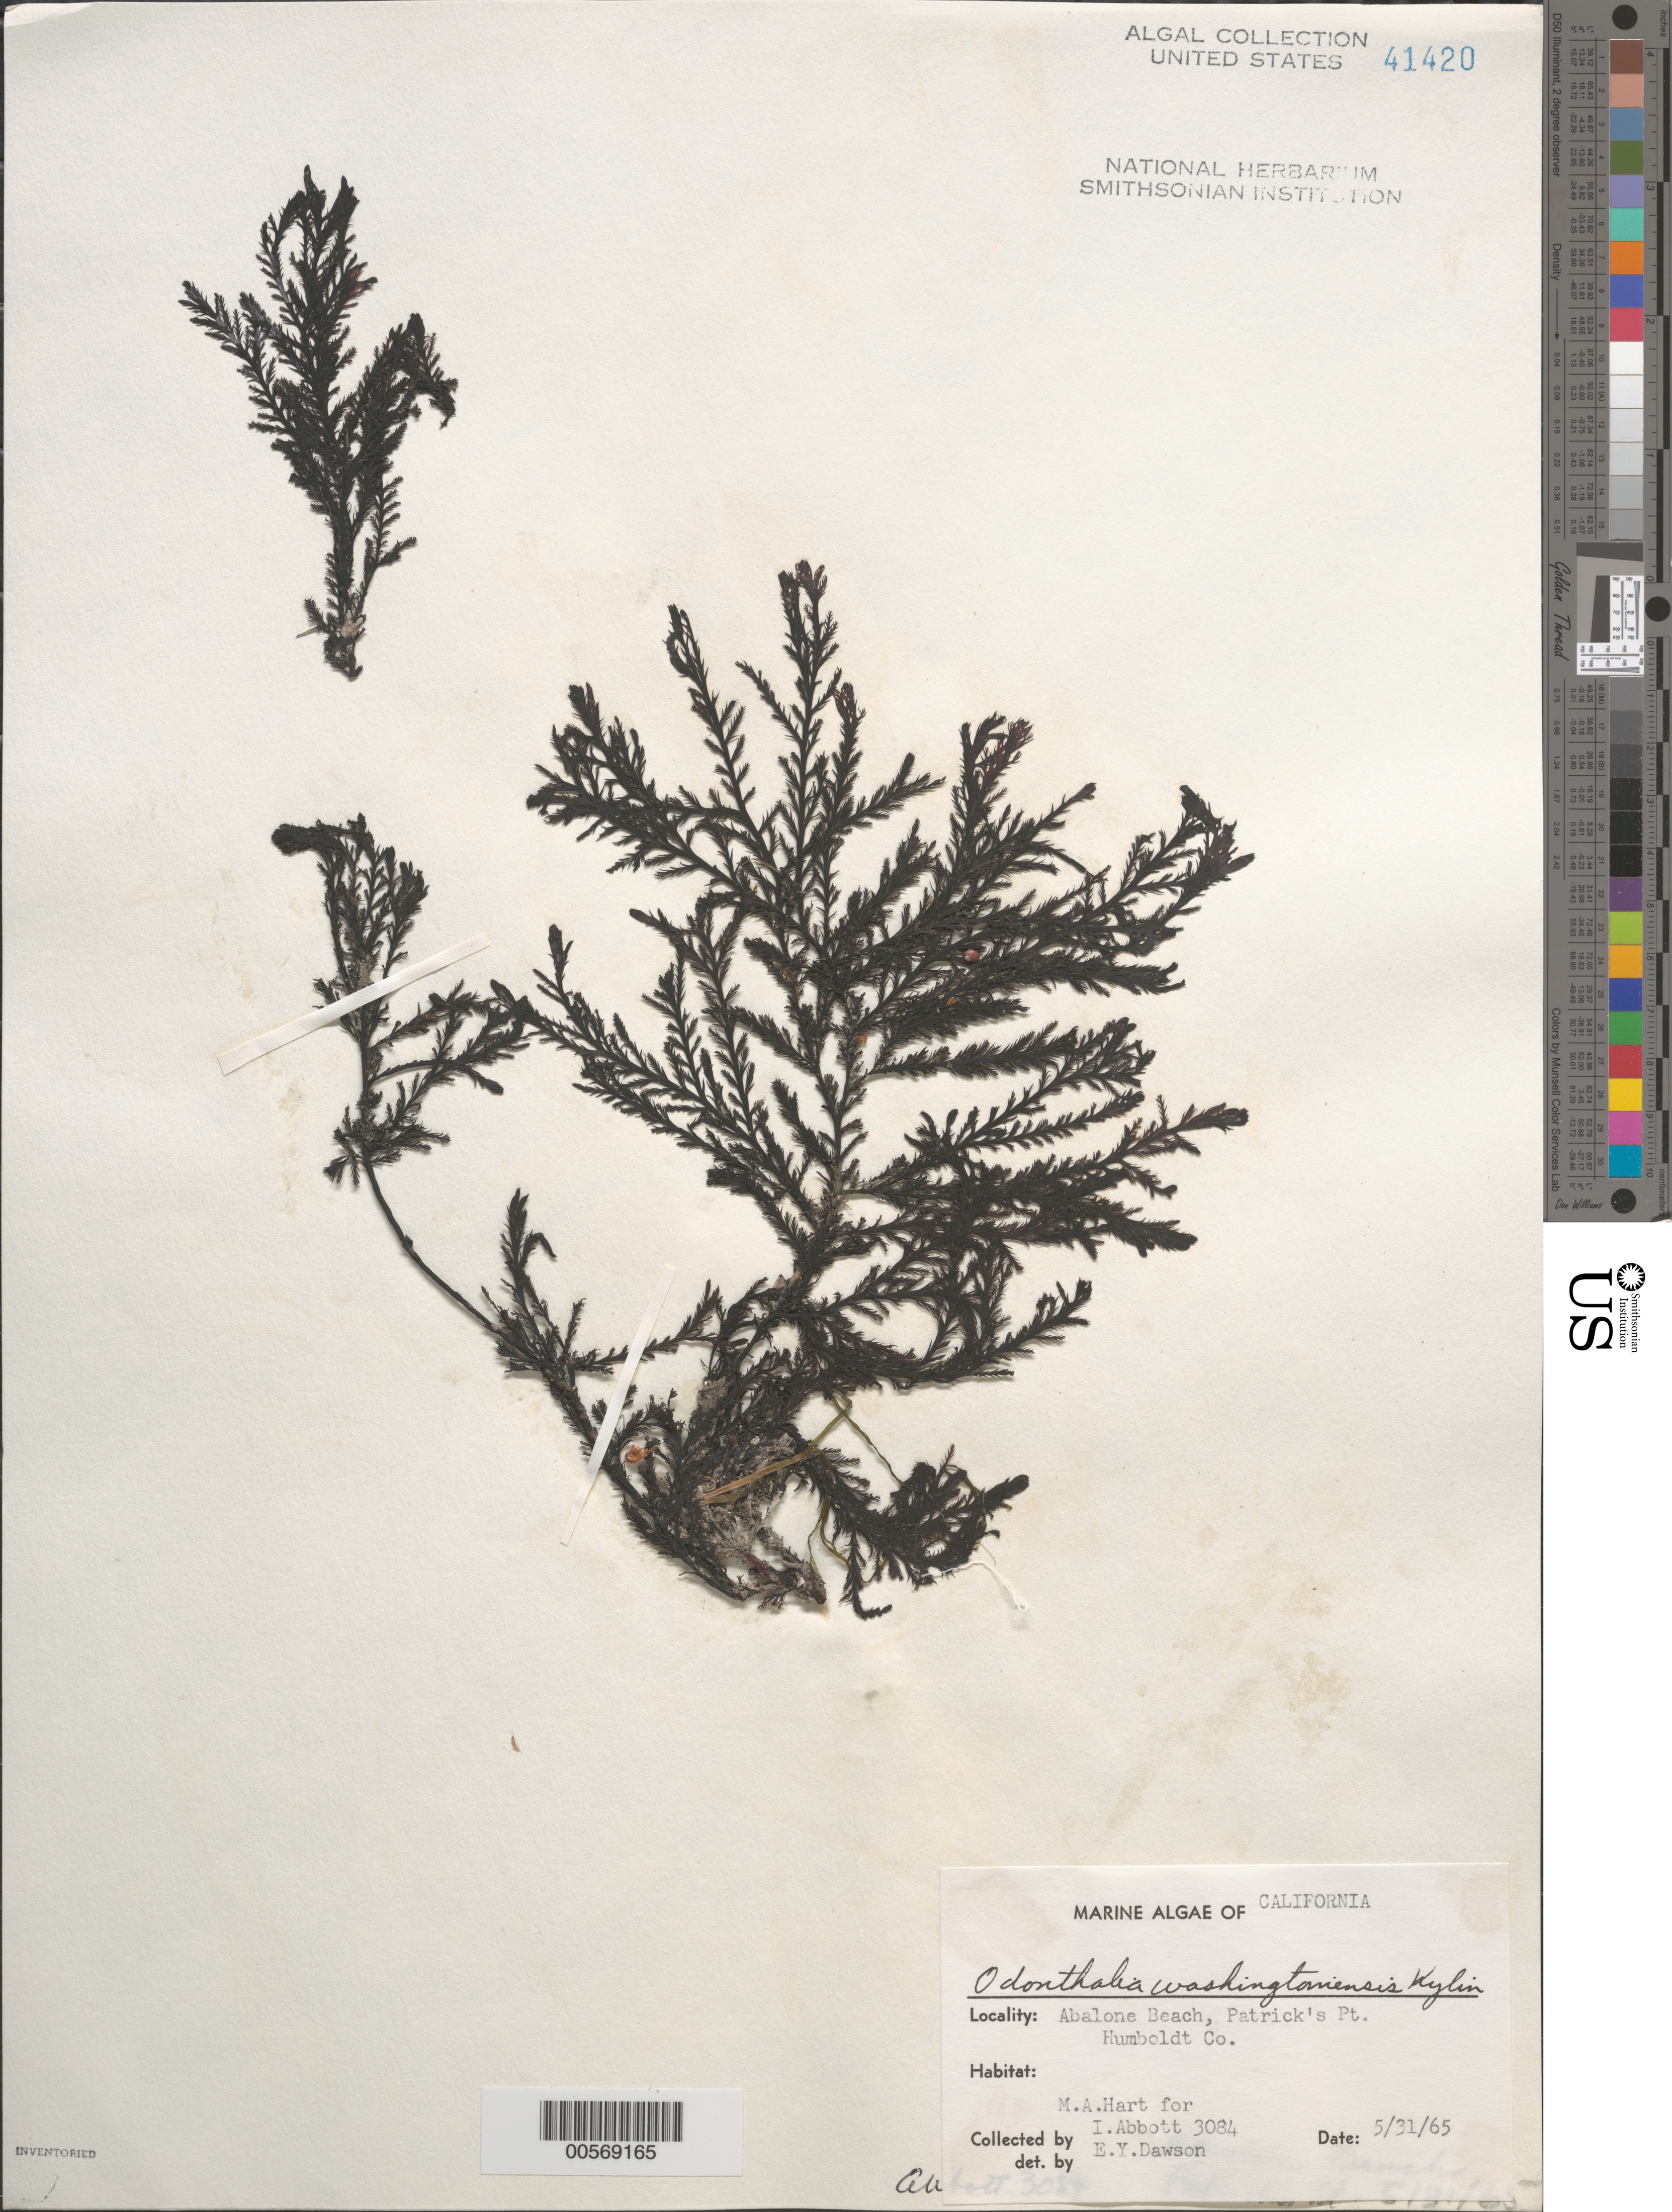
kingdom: Plantae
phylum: Rhodophyta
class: Florideophyceae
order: Ceramiales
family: Rhodomelaceae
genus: Odonthalia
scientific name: Odonthalia washingtoniensis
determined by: Dawson, E. Y.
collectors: M. A. Hart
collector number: IAA 3084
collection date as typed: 31 May 1965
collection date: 1965-05-31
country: United States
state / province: California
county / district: Humboldt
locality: Abalone Beach, Patrick's Point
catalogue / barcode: US 41420